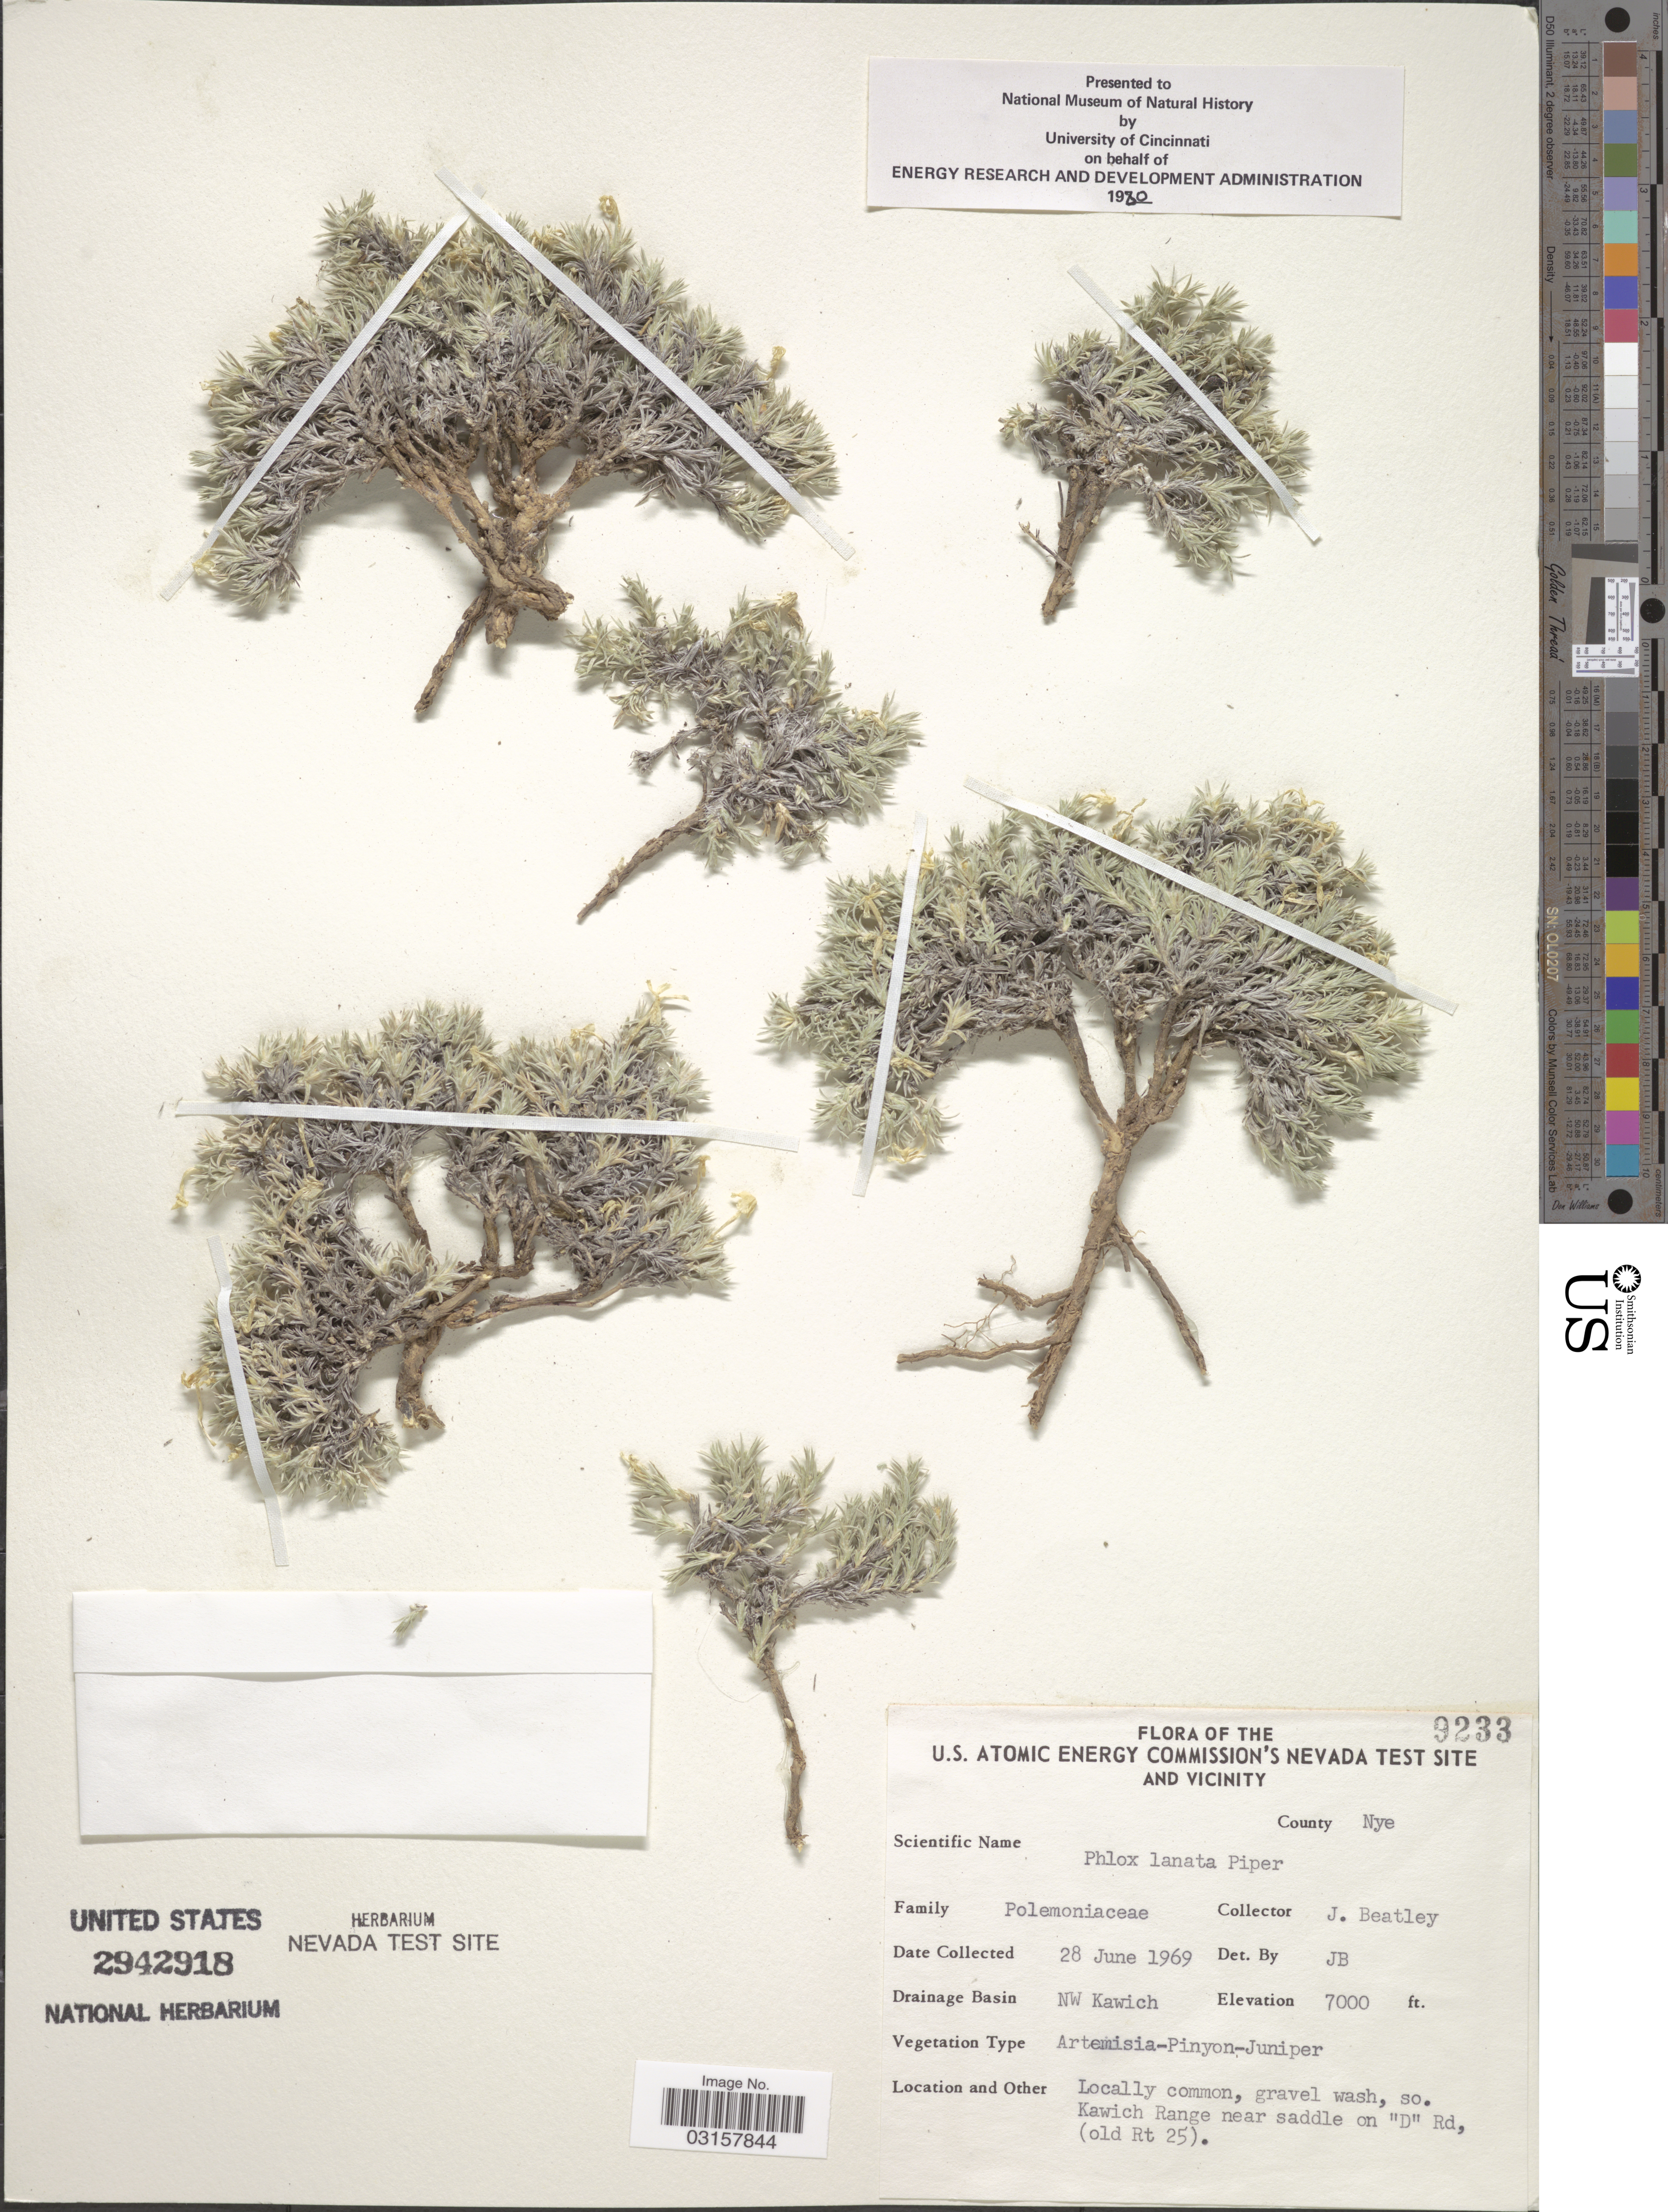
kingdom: Plantae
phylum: Tracheophyta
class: Magnoliopsida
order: Ericales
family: Polemoniaceae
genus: Phlox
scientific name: Phlox hoodii subsp. canescens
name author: (Torr. & A. Gray) Wherry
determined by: Mayfield, M. H.; Ferguson, C. J.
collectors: J. C. Beatley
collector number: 9233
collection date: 1969-06-28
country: United States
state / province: Nevada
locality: The U.S. Atomic Energy Commision's Nevada Test Site and Vicinity. County Nye. Drainage Basin NW Kawich. Central Gold Meadows, so. Kawich Range near saddle on "D" Rd, (old Rt 25).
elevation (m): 2134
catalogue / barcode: US 2942918